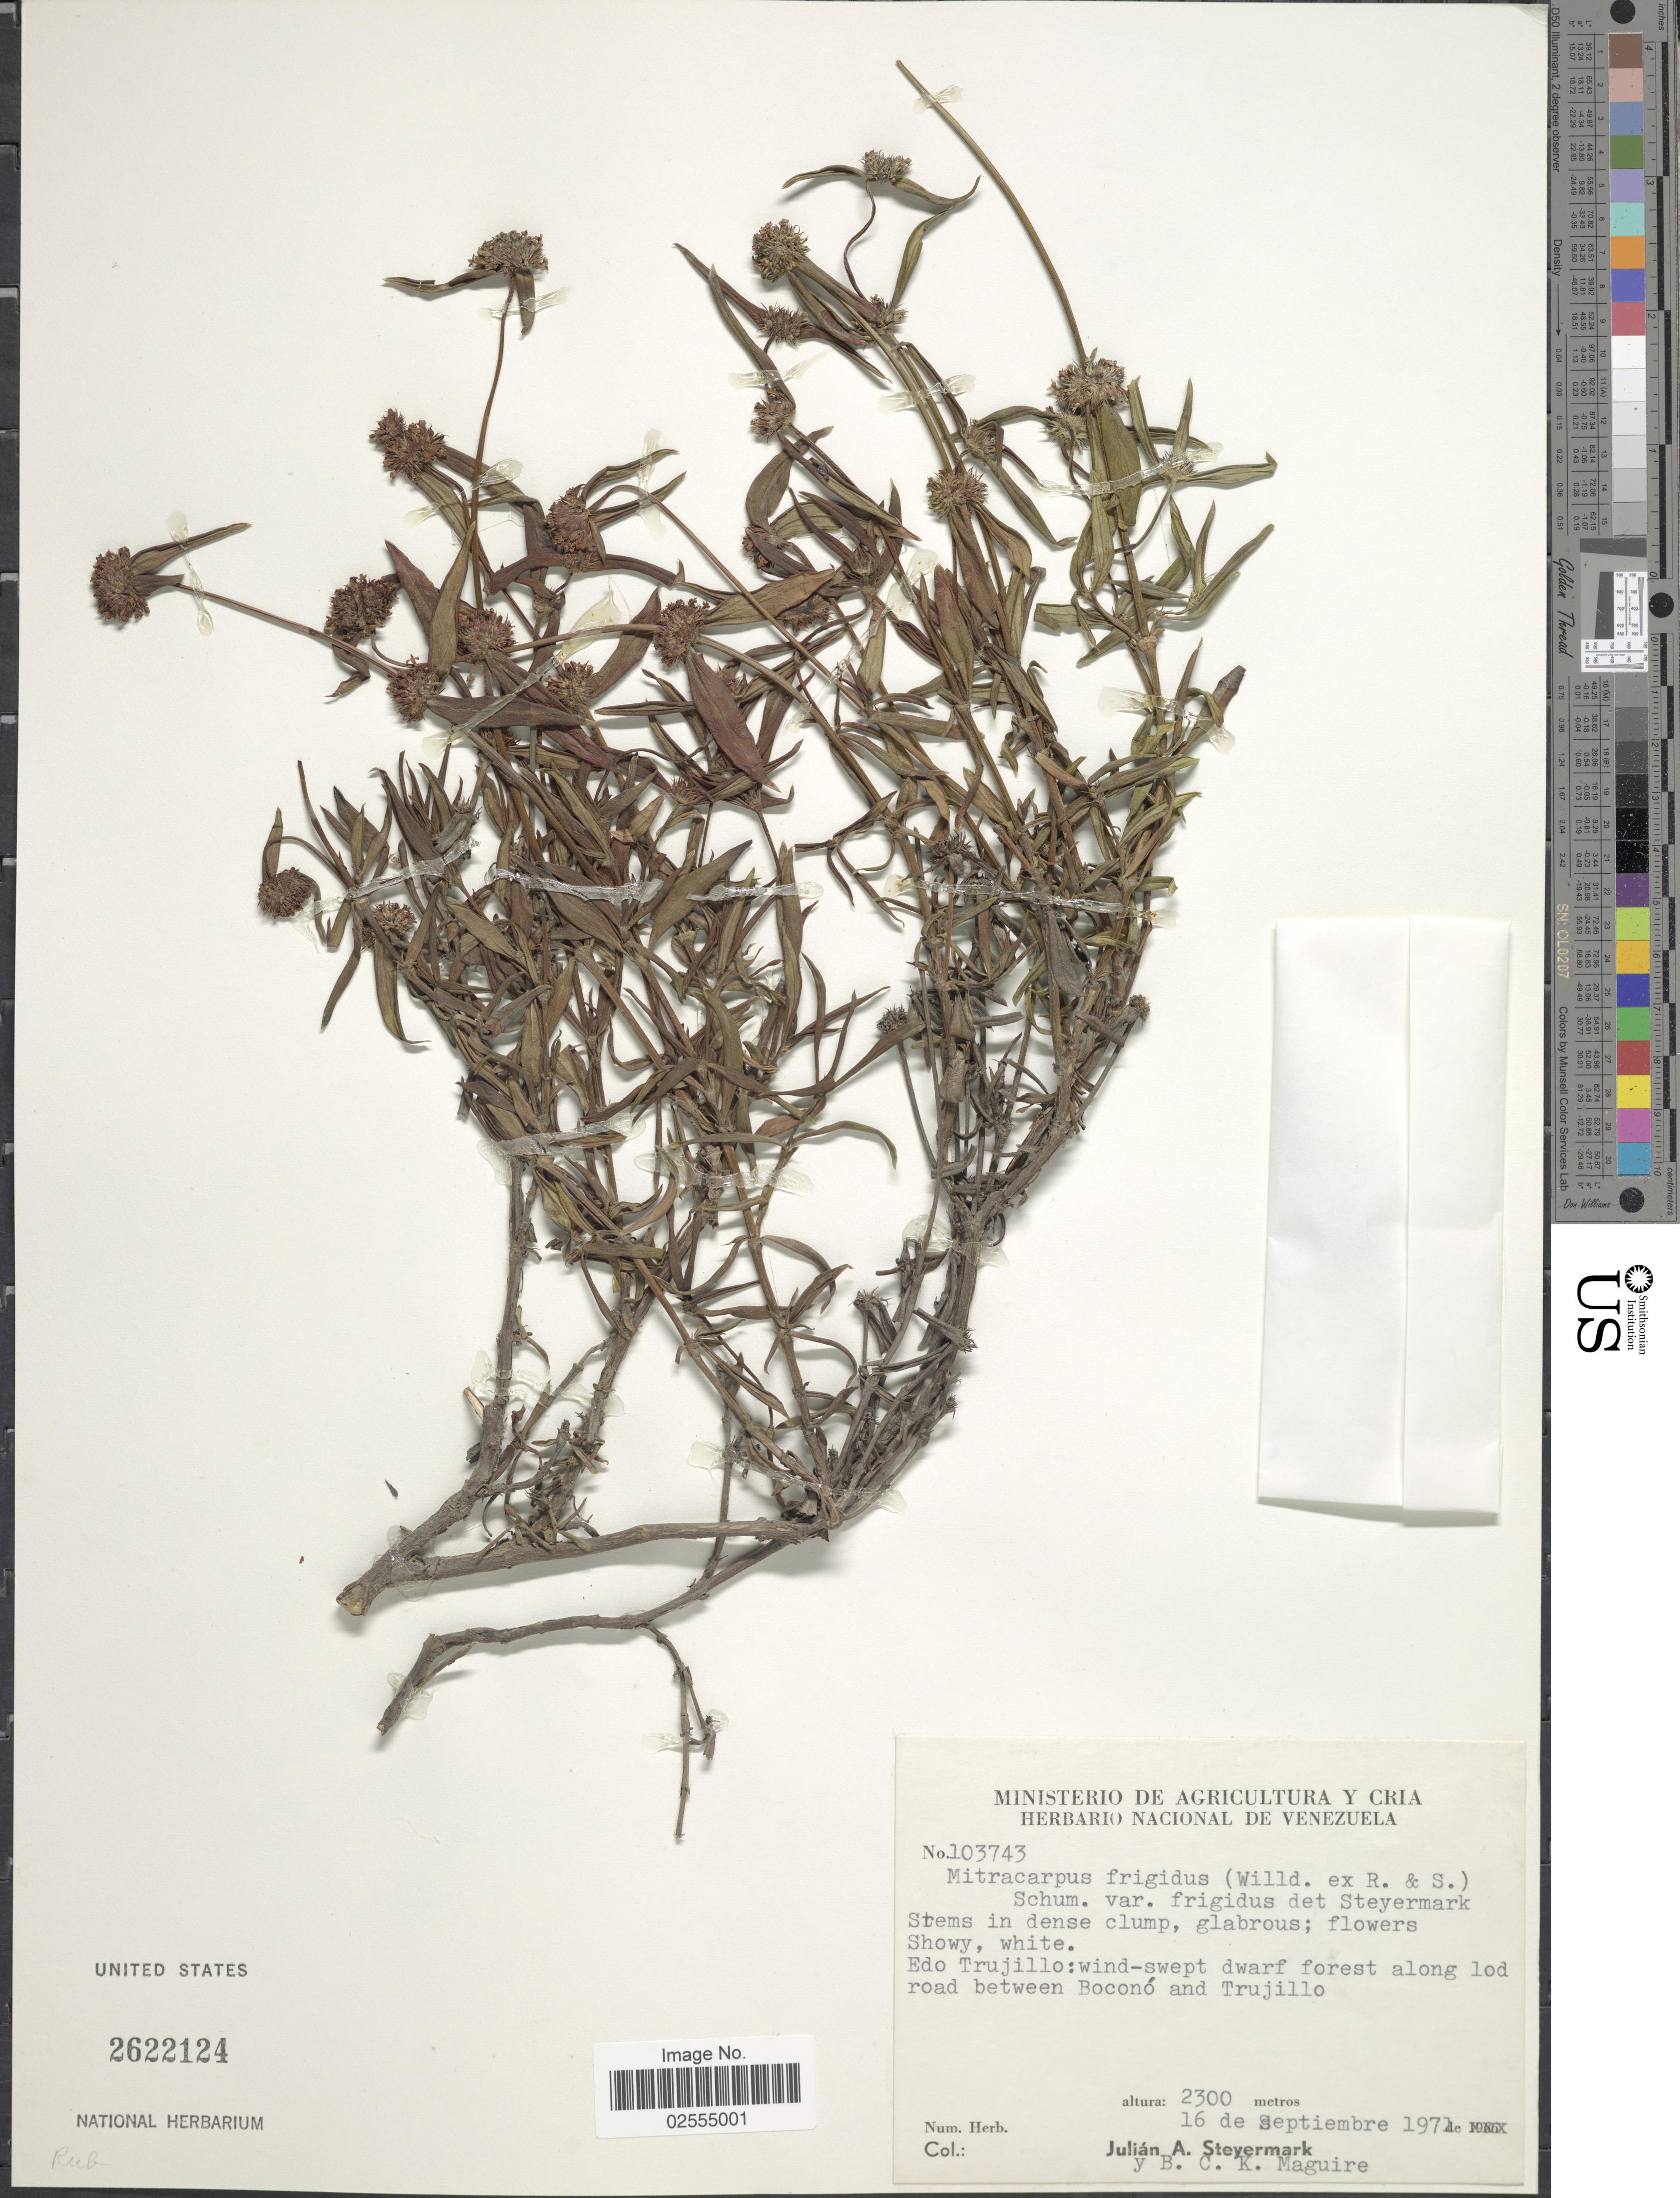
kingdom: Plantae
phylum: Tracheophyta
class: Magnoliopsida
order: Gentianales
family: Rubiaceae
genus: Mitracarpus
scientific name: Mitracarpus frigidus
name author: (Willd. ex Roem. & Schult.) K. Schum.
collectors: J. Steyermark, B. Maguire & C. K. Maguire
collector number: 103743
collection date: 1970-09-16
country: Venezuela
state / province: Trujillo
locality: Along old road between Boconó and Trujillo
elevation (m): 2300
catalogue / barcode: US 2622124